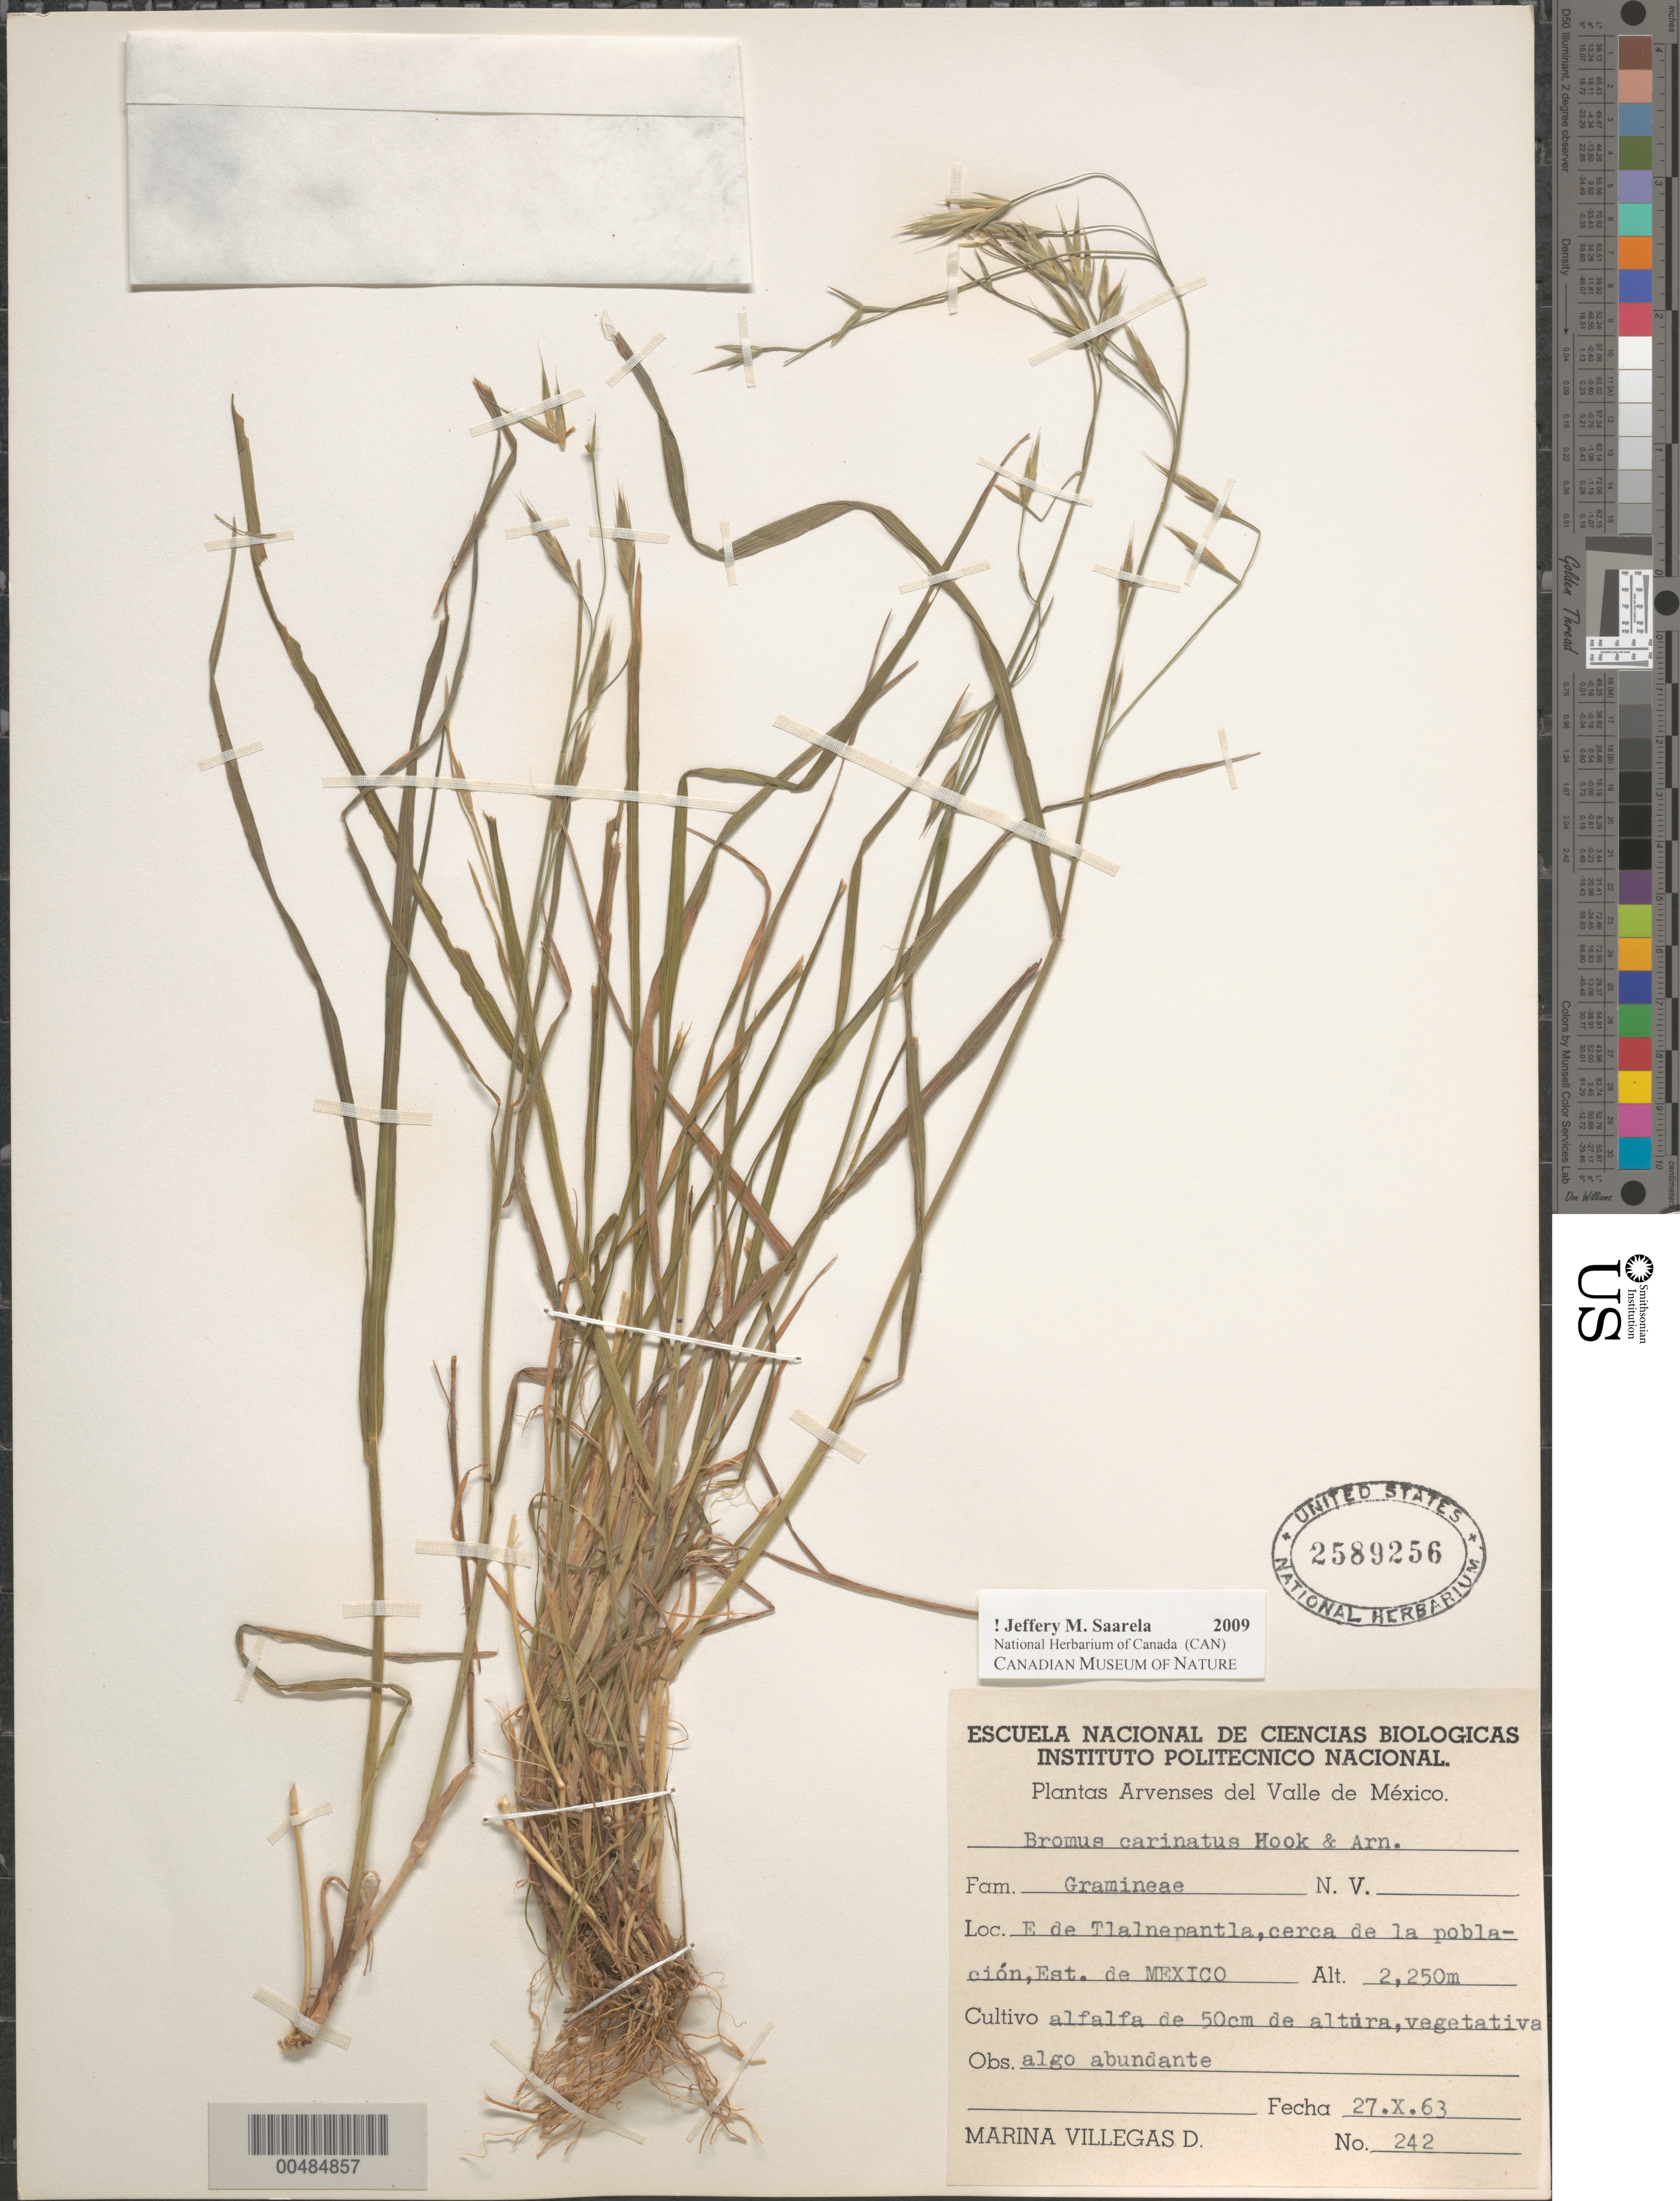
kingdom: Plantae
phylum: Tracheophyta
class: Liliopsida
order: Poales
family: Poaceae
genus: Bromus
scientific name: Bromus carinatus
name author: Hook. & Arn.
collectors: M. Villegas-D.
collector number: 242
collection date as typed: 27 Oct 1963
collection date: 1963-10-27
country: Mexico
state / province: México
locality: E de Tlalnepantla, cerca de la Población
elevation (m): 2250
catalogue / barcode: US 2589256